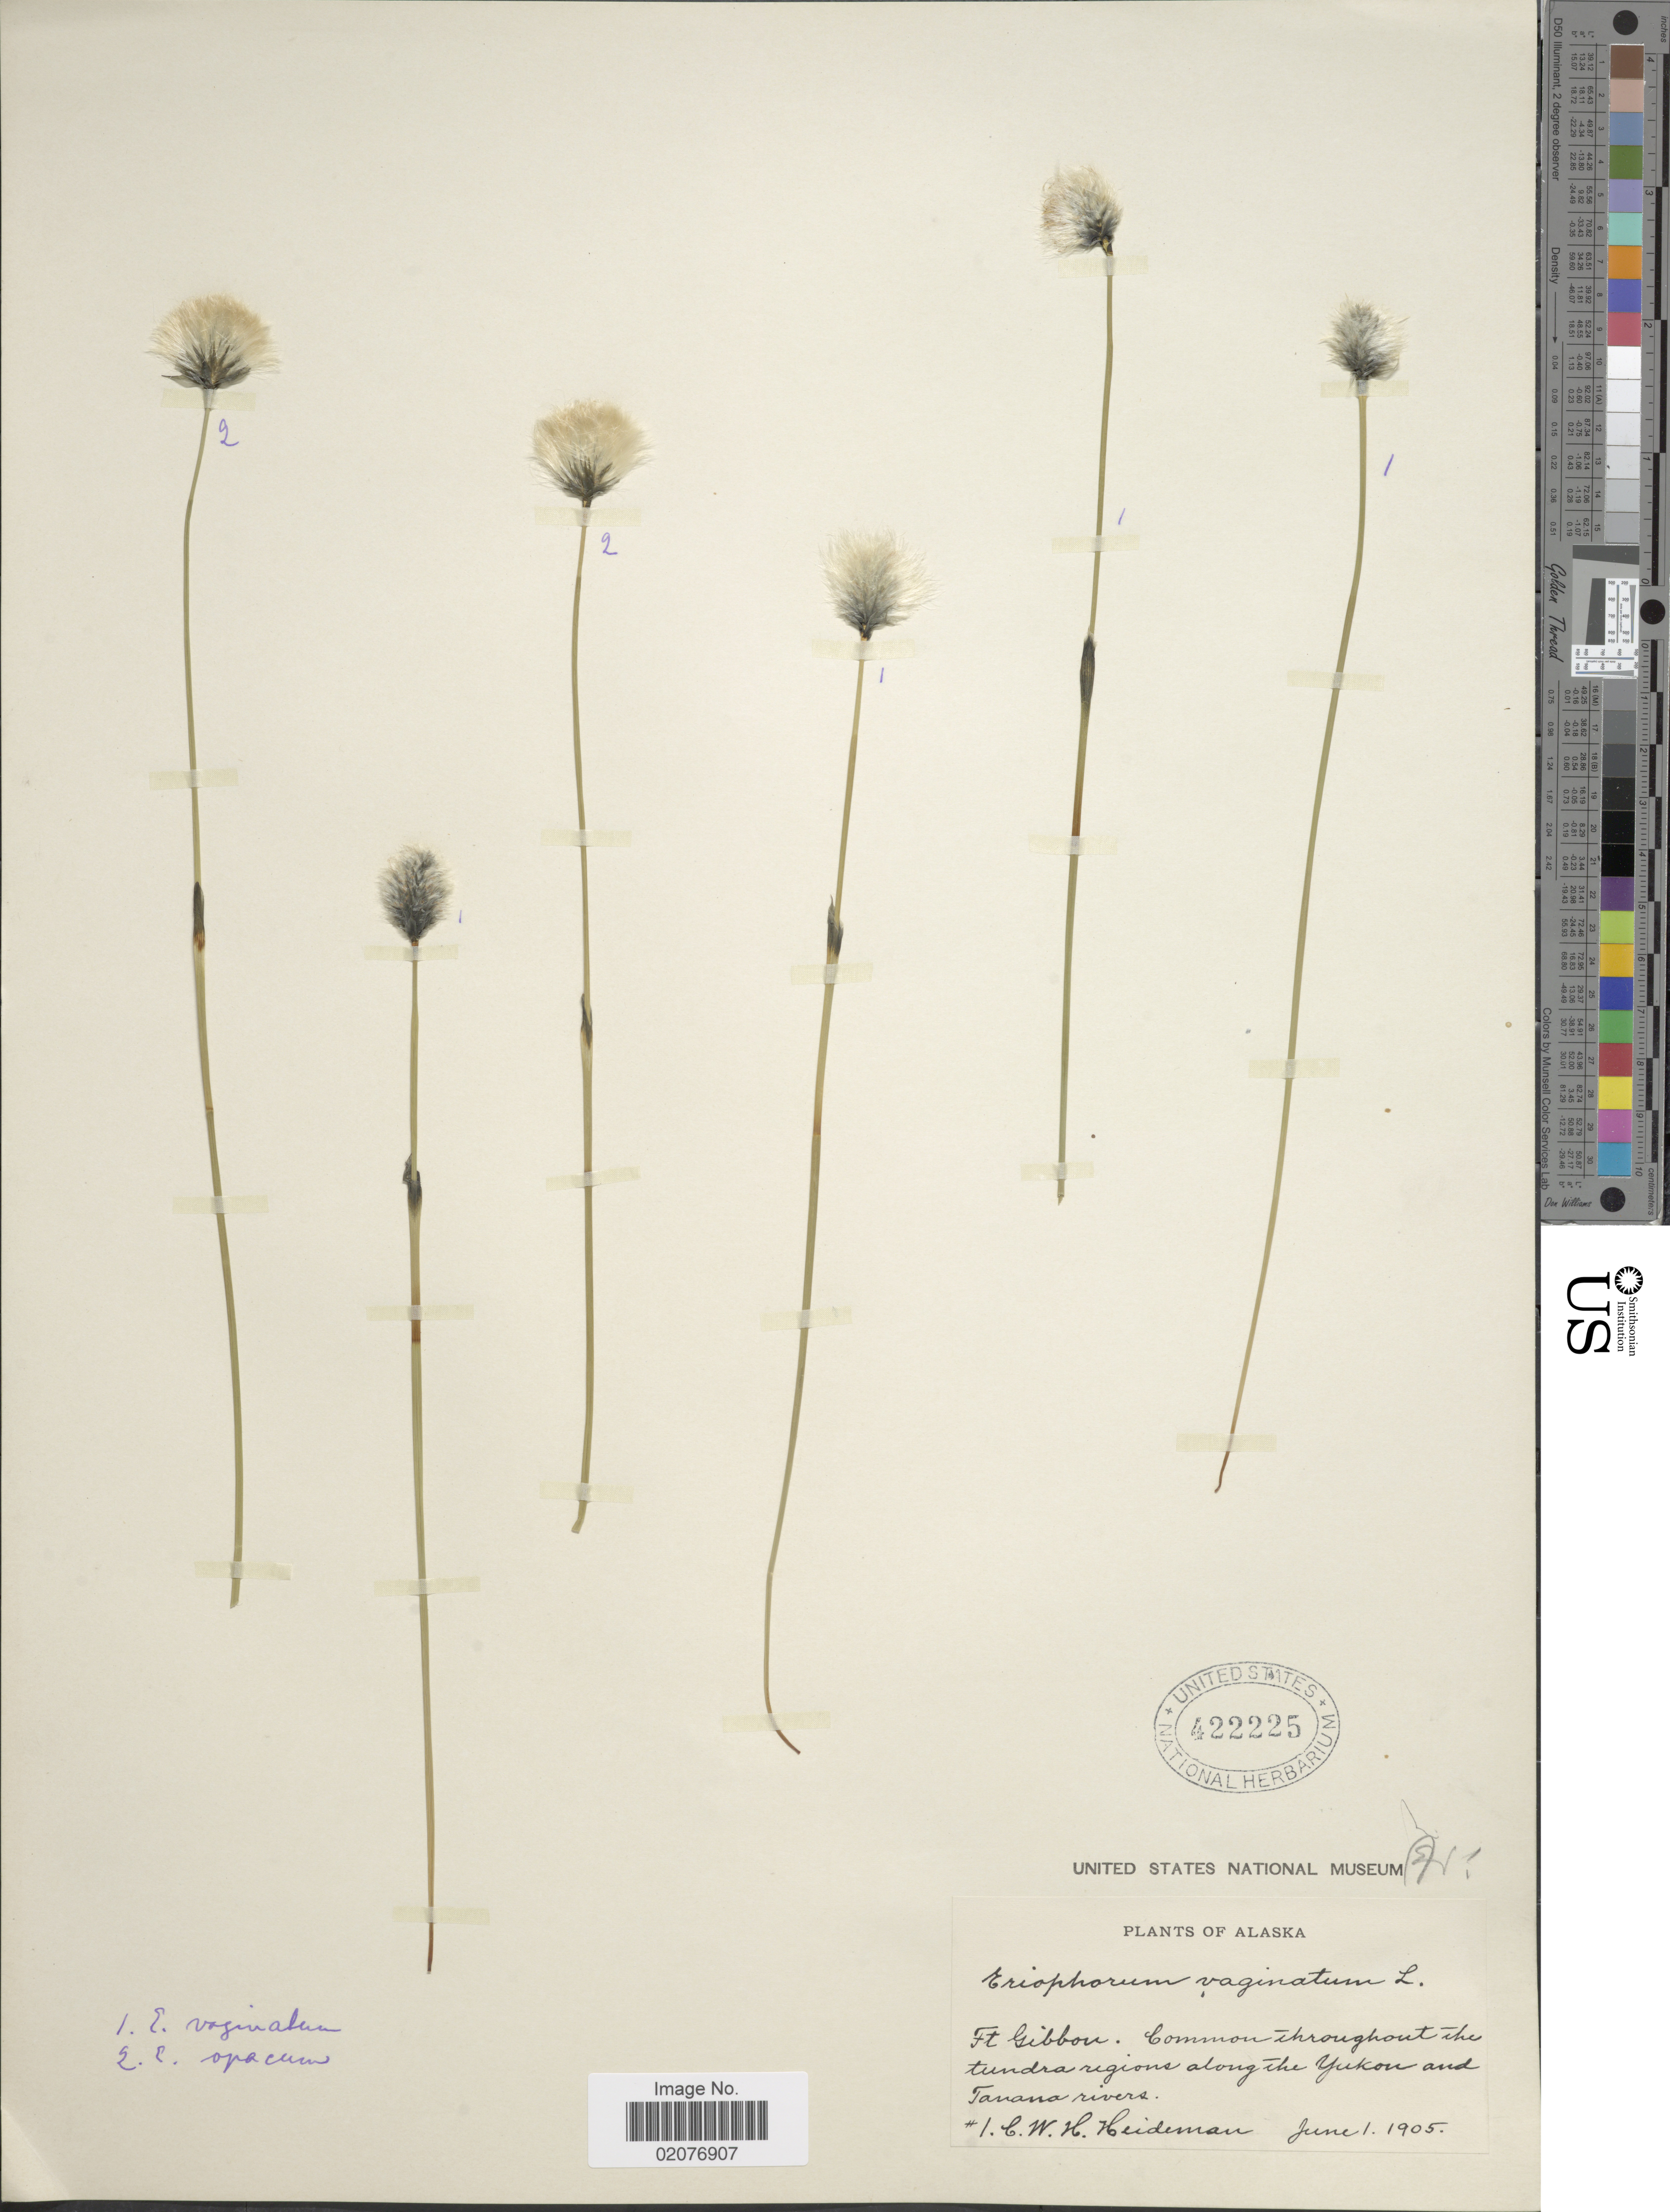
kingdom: Plantae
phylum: Tracheophyta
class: Liliopsida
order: Poales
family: Cyperaceae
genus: Eriophorum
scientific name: Eriophorum brachyantherum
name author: Trautv. & C.A. Mey.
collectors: C. Heideman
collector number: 1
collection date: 1905-06-01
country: United States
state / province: Alaska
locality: Ft Gibbon. Common throughout the tundra regions along the Yukon and Tanana river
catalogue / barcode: US 422225